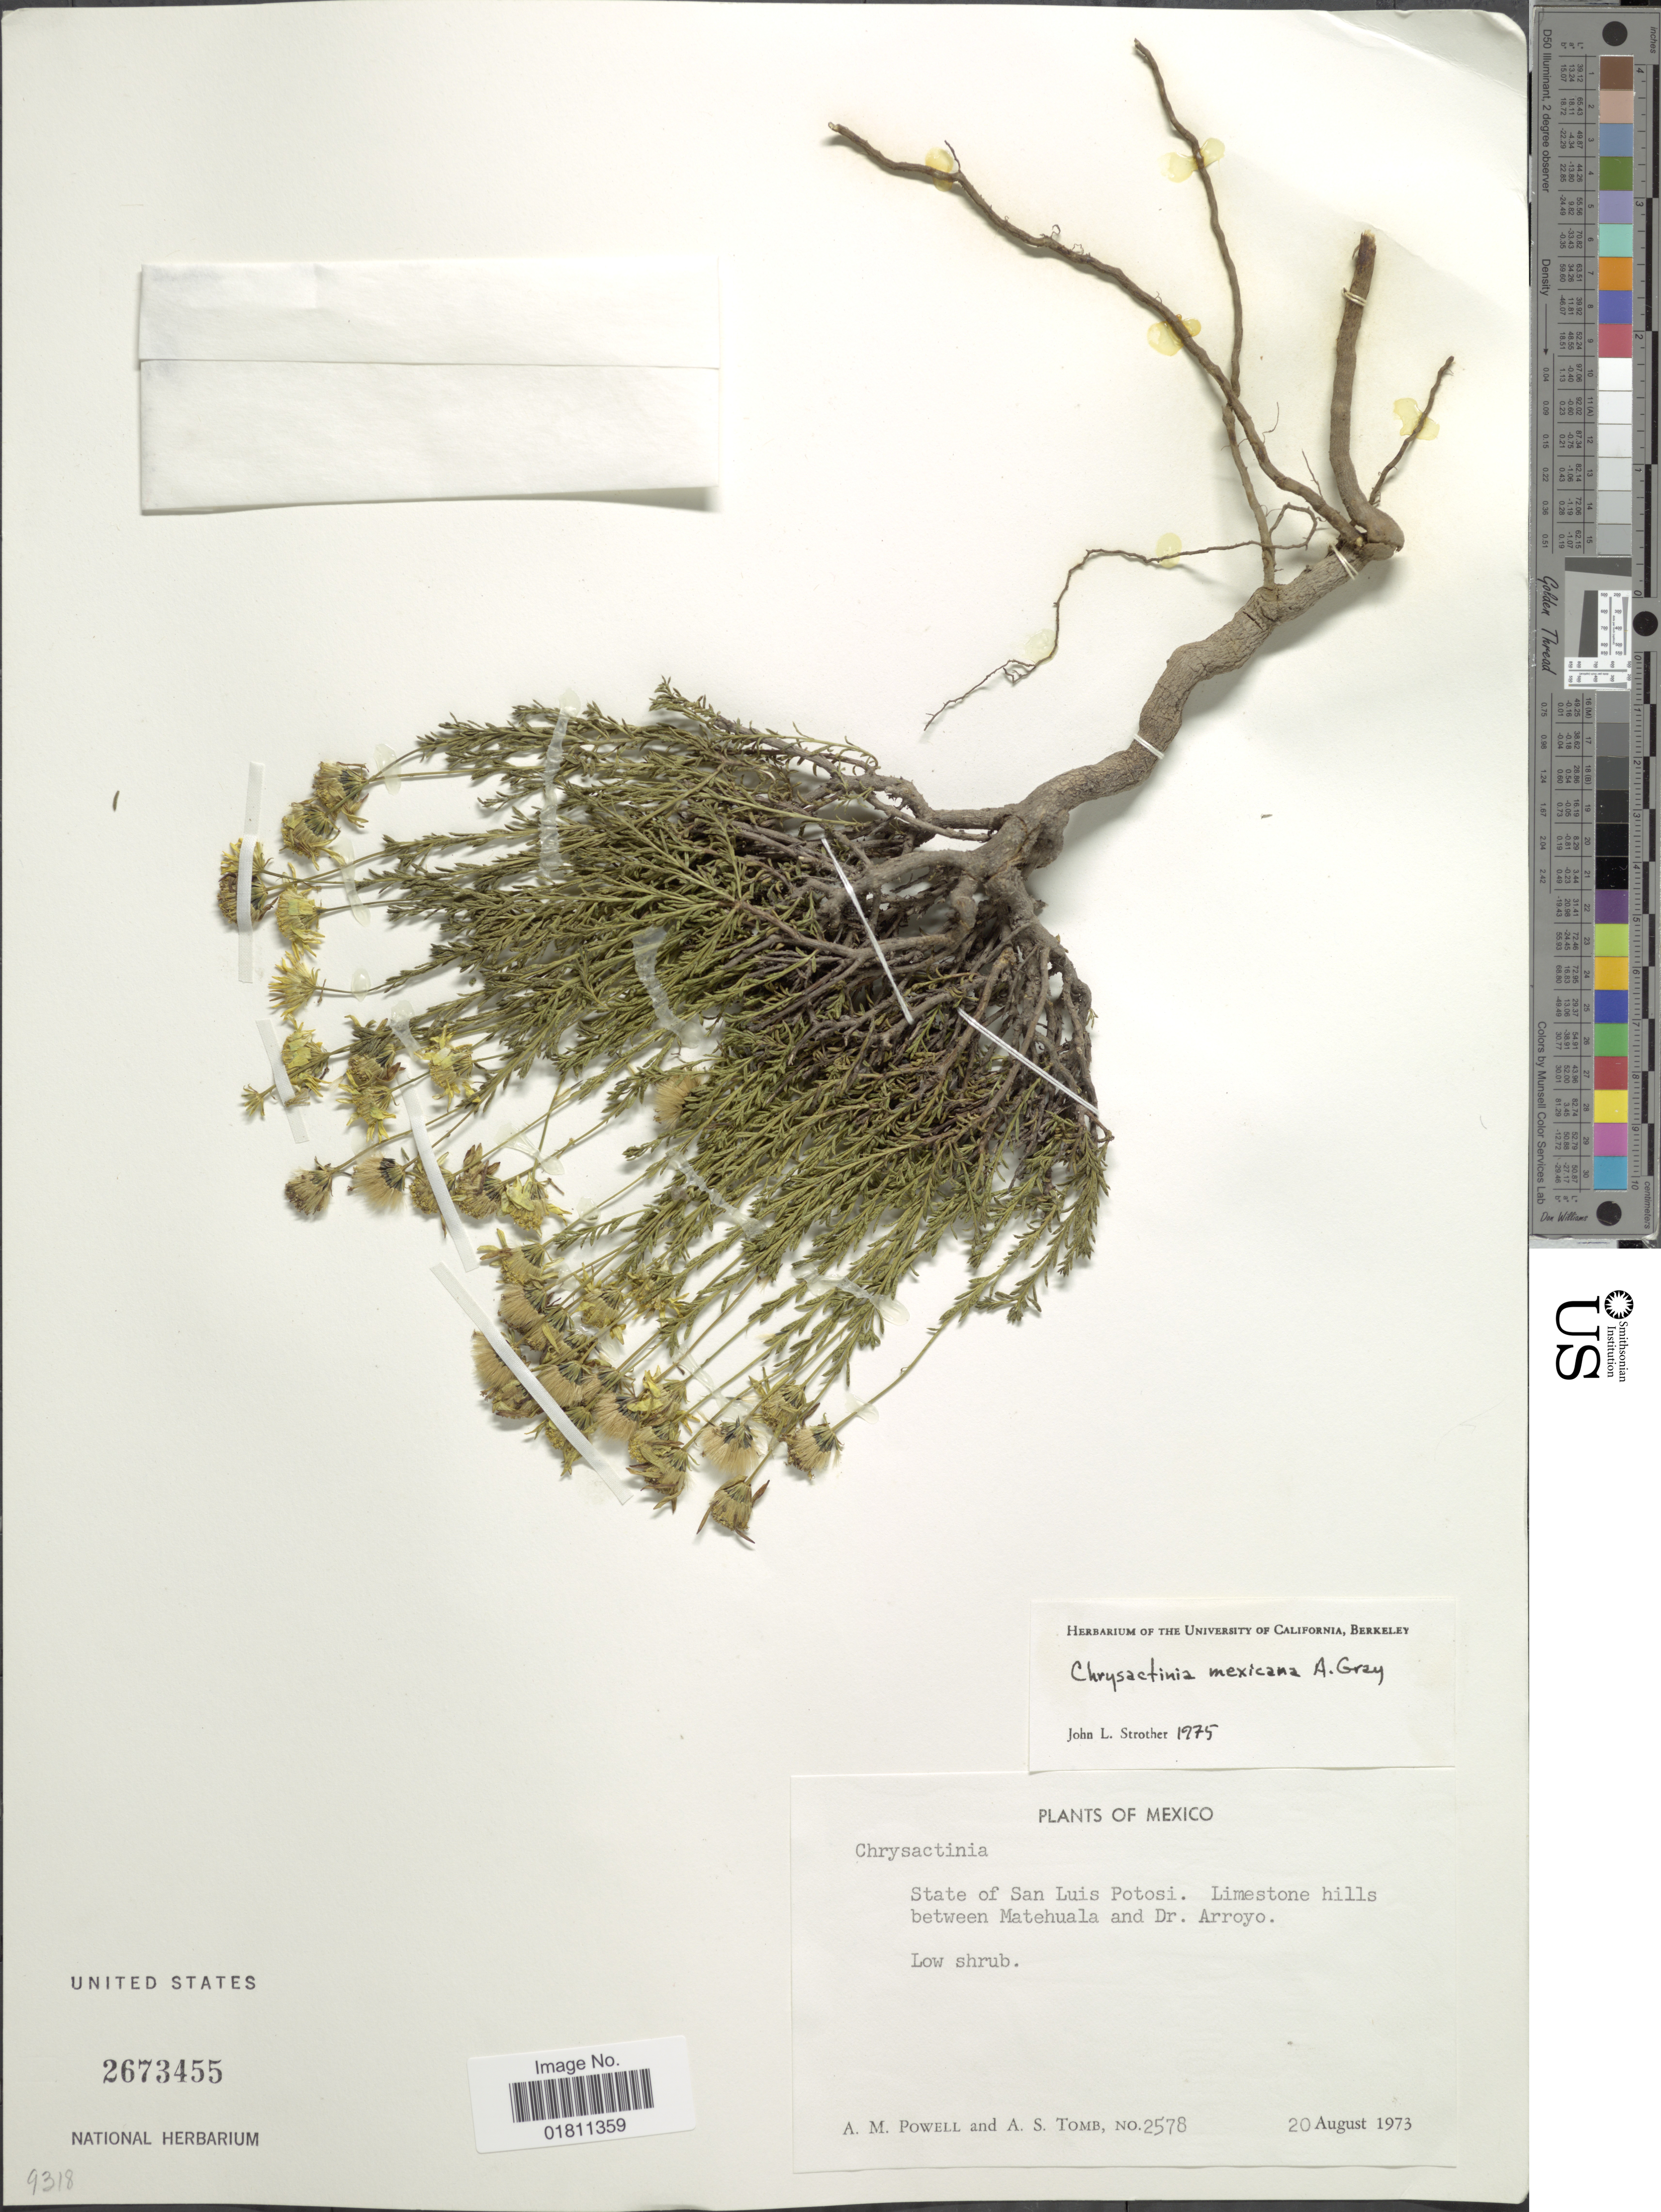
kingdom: Plantae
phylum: Tracheophyta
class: Magnoliopsida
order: Asterales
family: Asteraceae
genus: Chrysactinia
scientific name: Chrysactinia mexicana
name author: A. Gray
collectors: A. M. Powell & A. Tomb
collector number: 2578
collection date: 1973-08-20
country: Mexico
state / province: San Luis Potosí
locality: Between Matehuala and Dr. Arroyo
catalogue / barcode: US 2673455